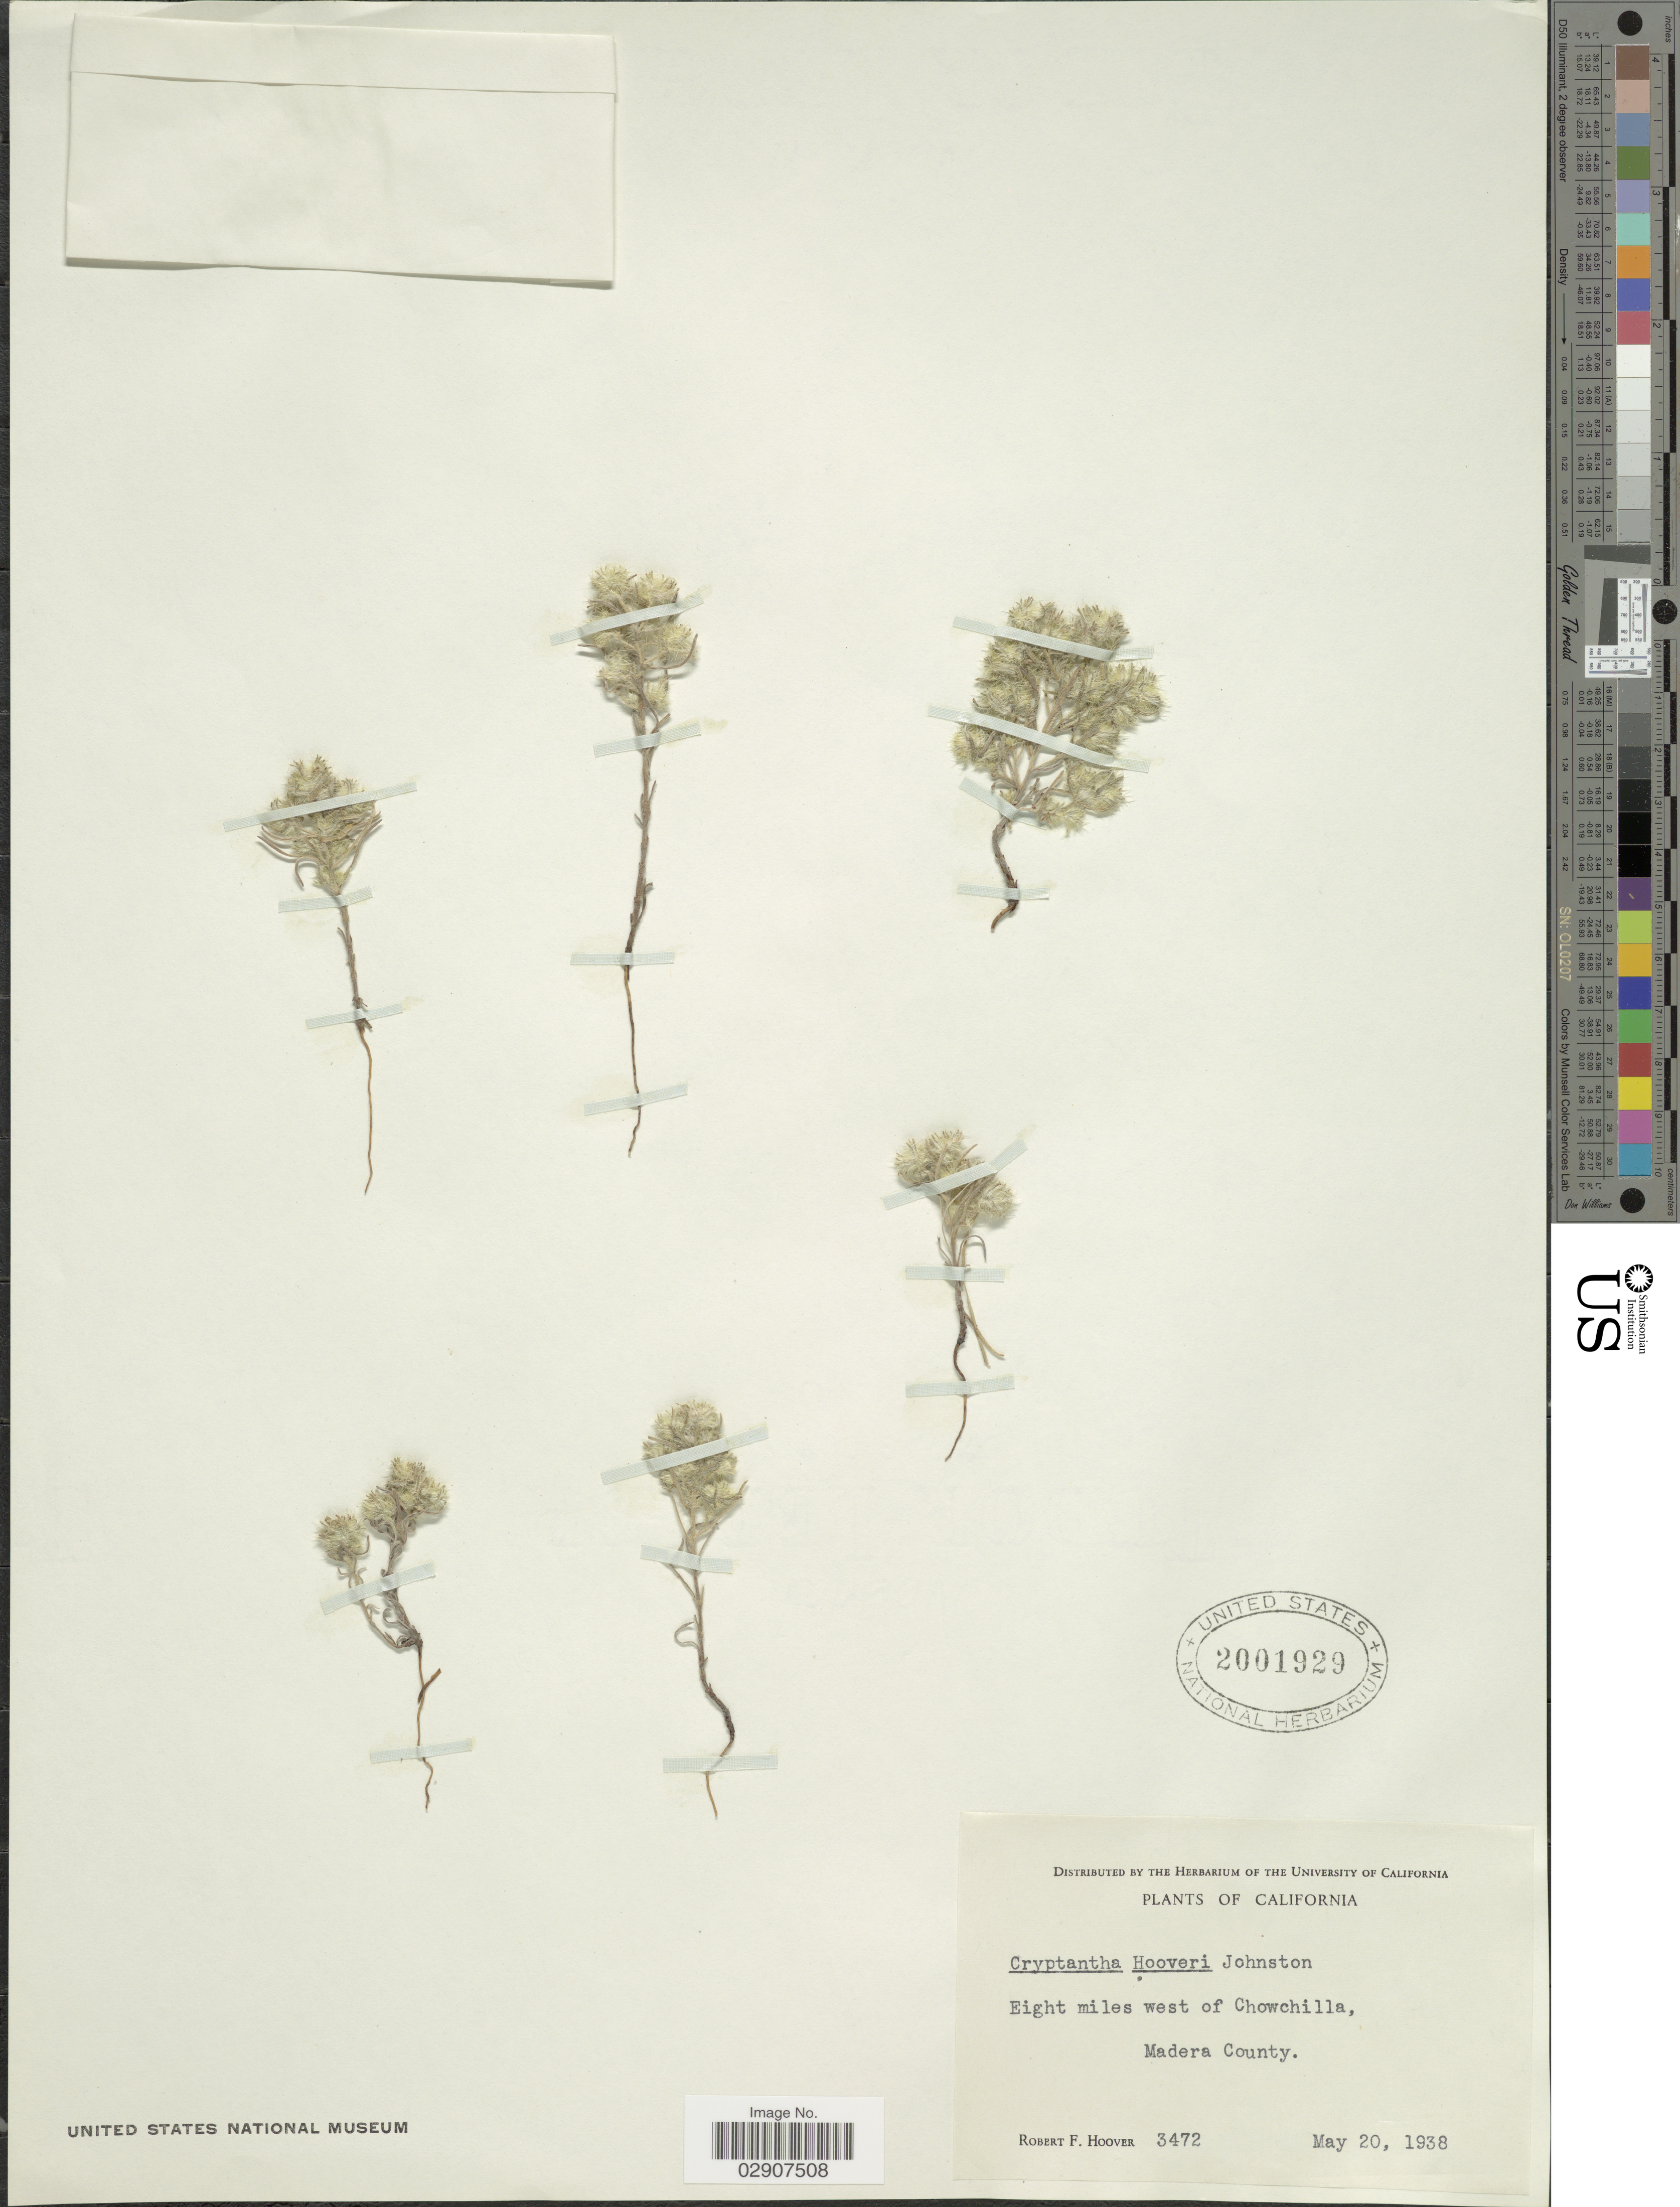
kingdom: Plantae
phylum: Tracheophyta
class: Magnoliopsida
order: Boraginales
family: Boraginaceae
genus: Cryptantha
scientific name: Cryptantha hooveri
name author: I.M. Johnst.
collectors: R. F. Hoover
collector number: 3472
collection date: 1938-05-20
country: United States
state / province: California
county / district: Madera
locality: Eight miles west of Chowchilla, Madera County.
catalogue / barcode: US 2001929